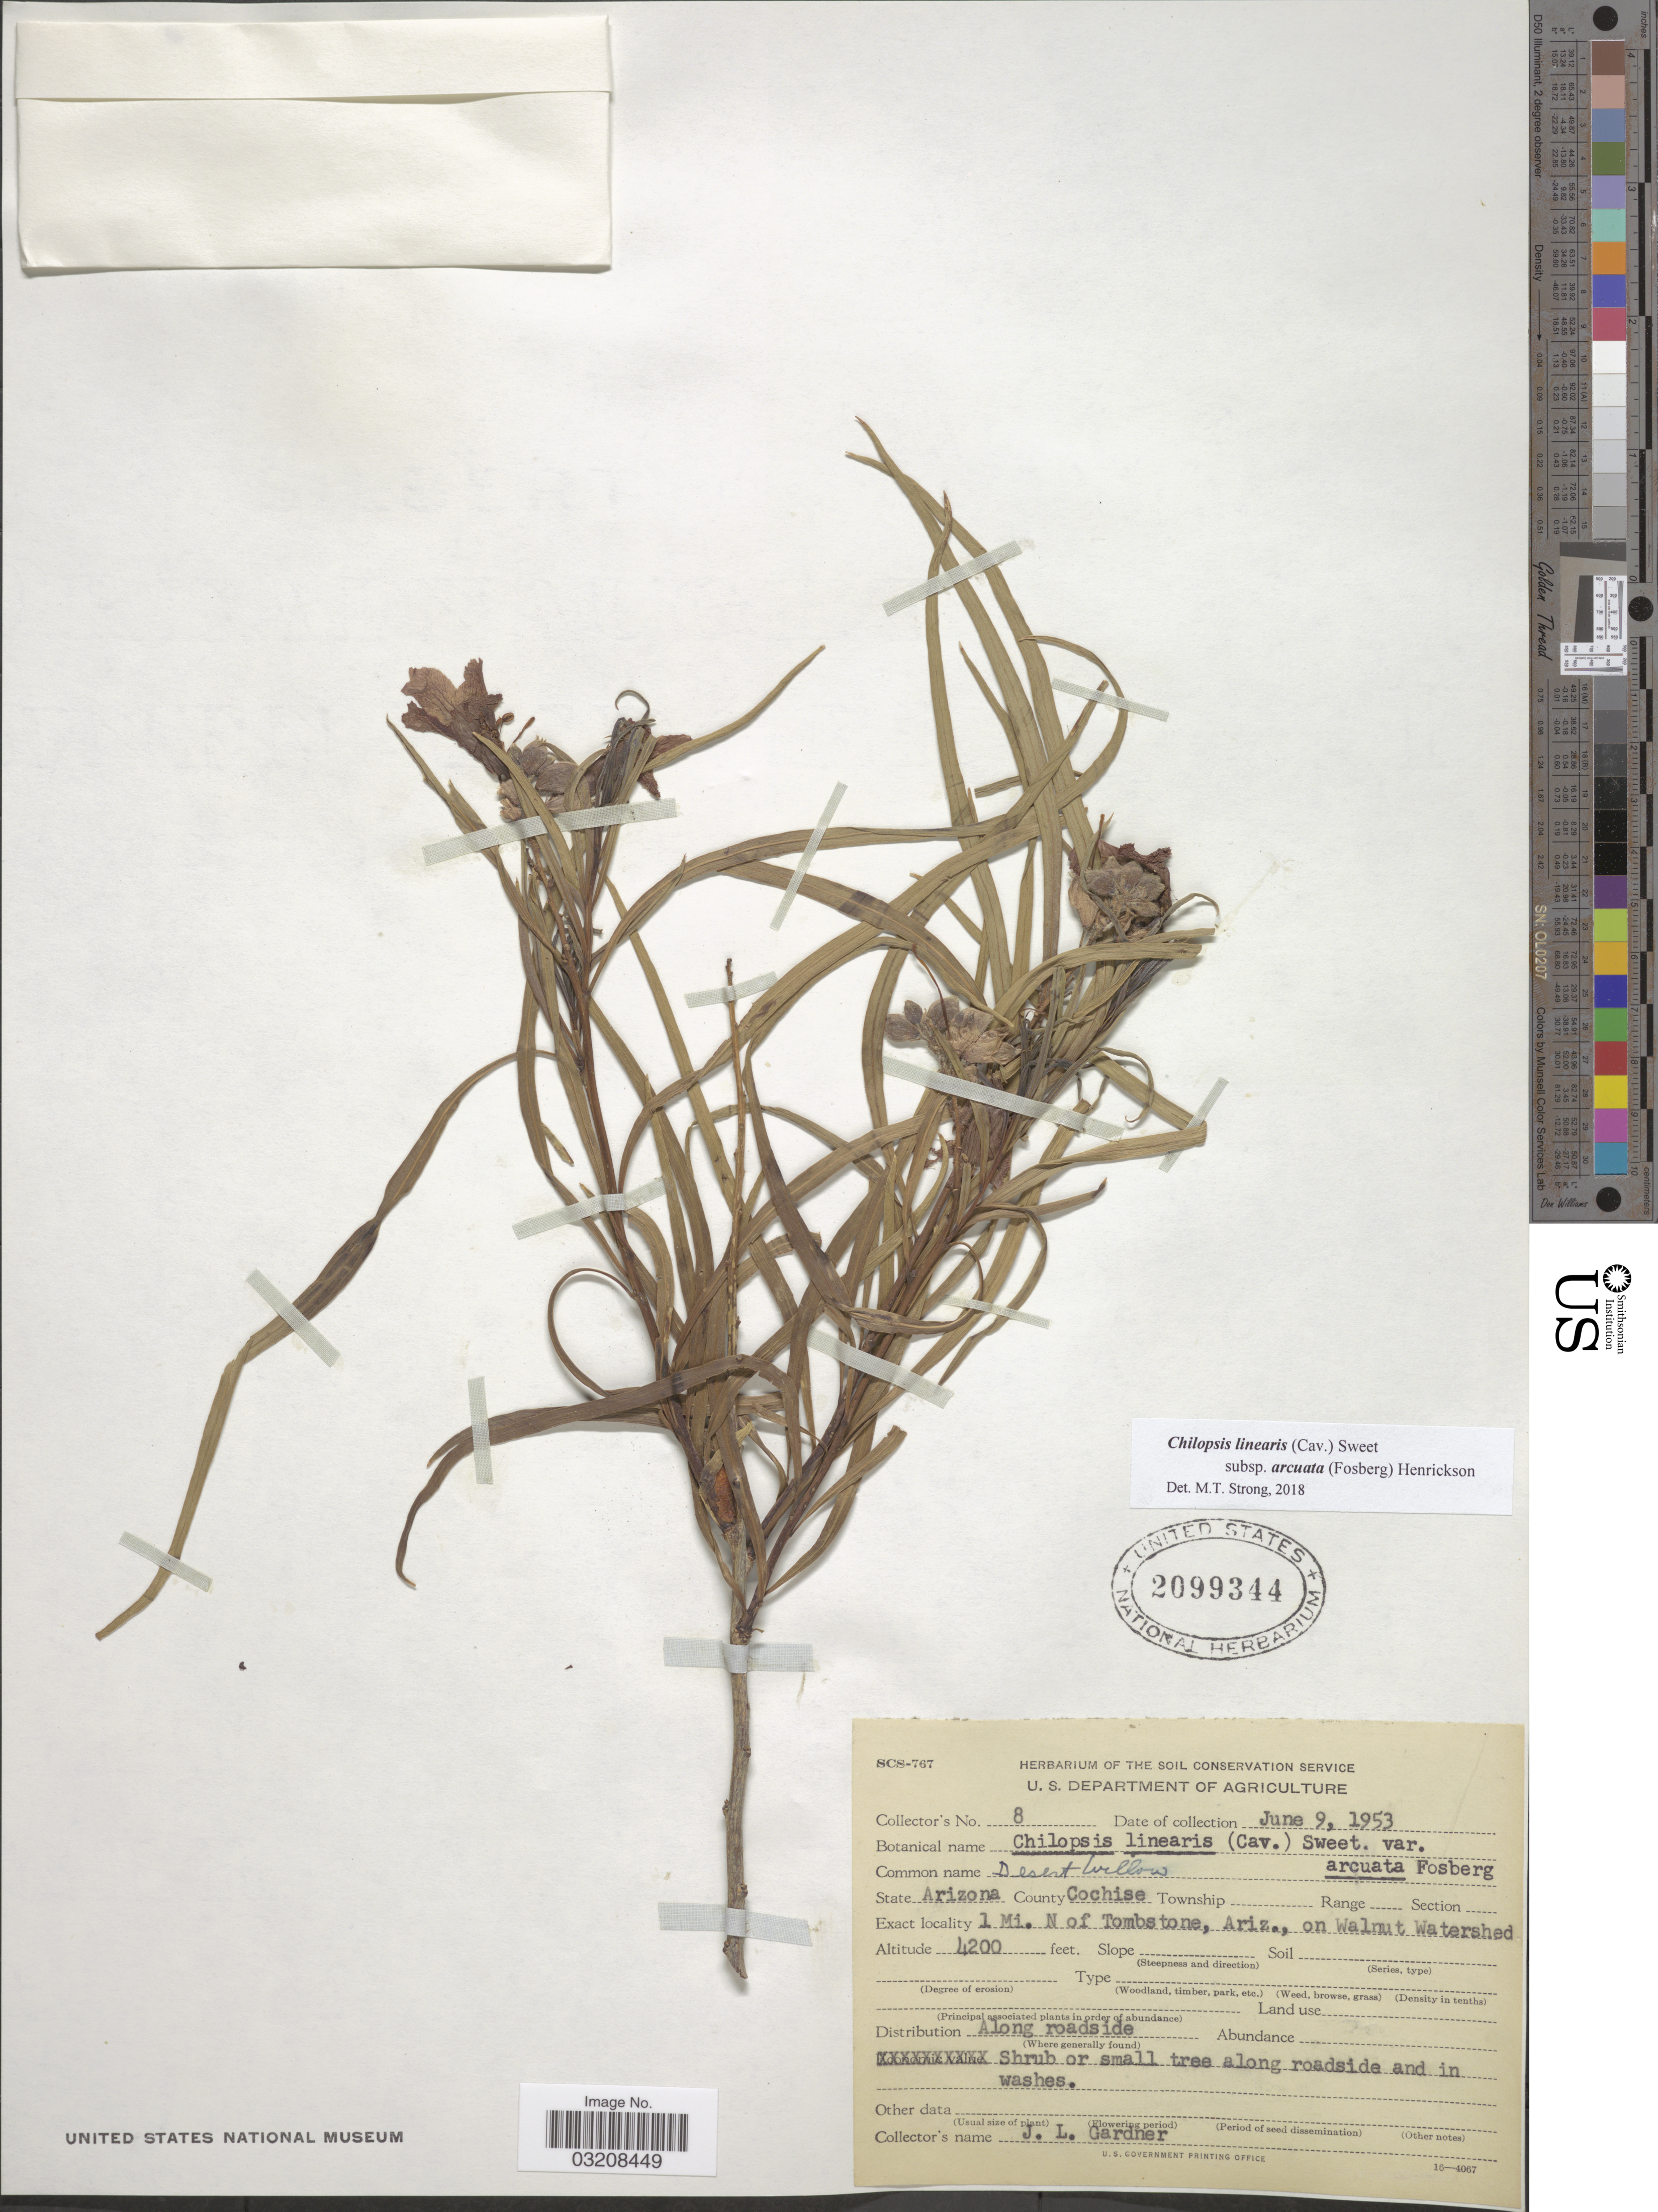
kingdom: Plantae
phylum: Tracheophyta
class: Magnoliopsida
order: Lamiales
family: Bignoniaceae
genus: Chilopsis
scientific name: Chilopsis linearis subsp. arcuata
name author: (Fosberg) Henrickson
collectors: J. L. Gardner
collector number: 8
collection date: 1953-06-09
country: United States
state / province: Arizona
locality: County Cochise. 1 Mi. N of Tombstone, Ariz., on Walnut Watershed.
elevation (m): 1280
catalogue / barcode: US 2099344